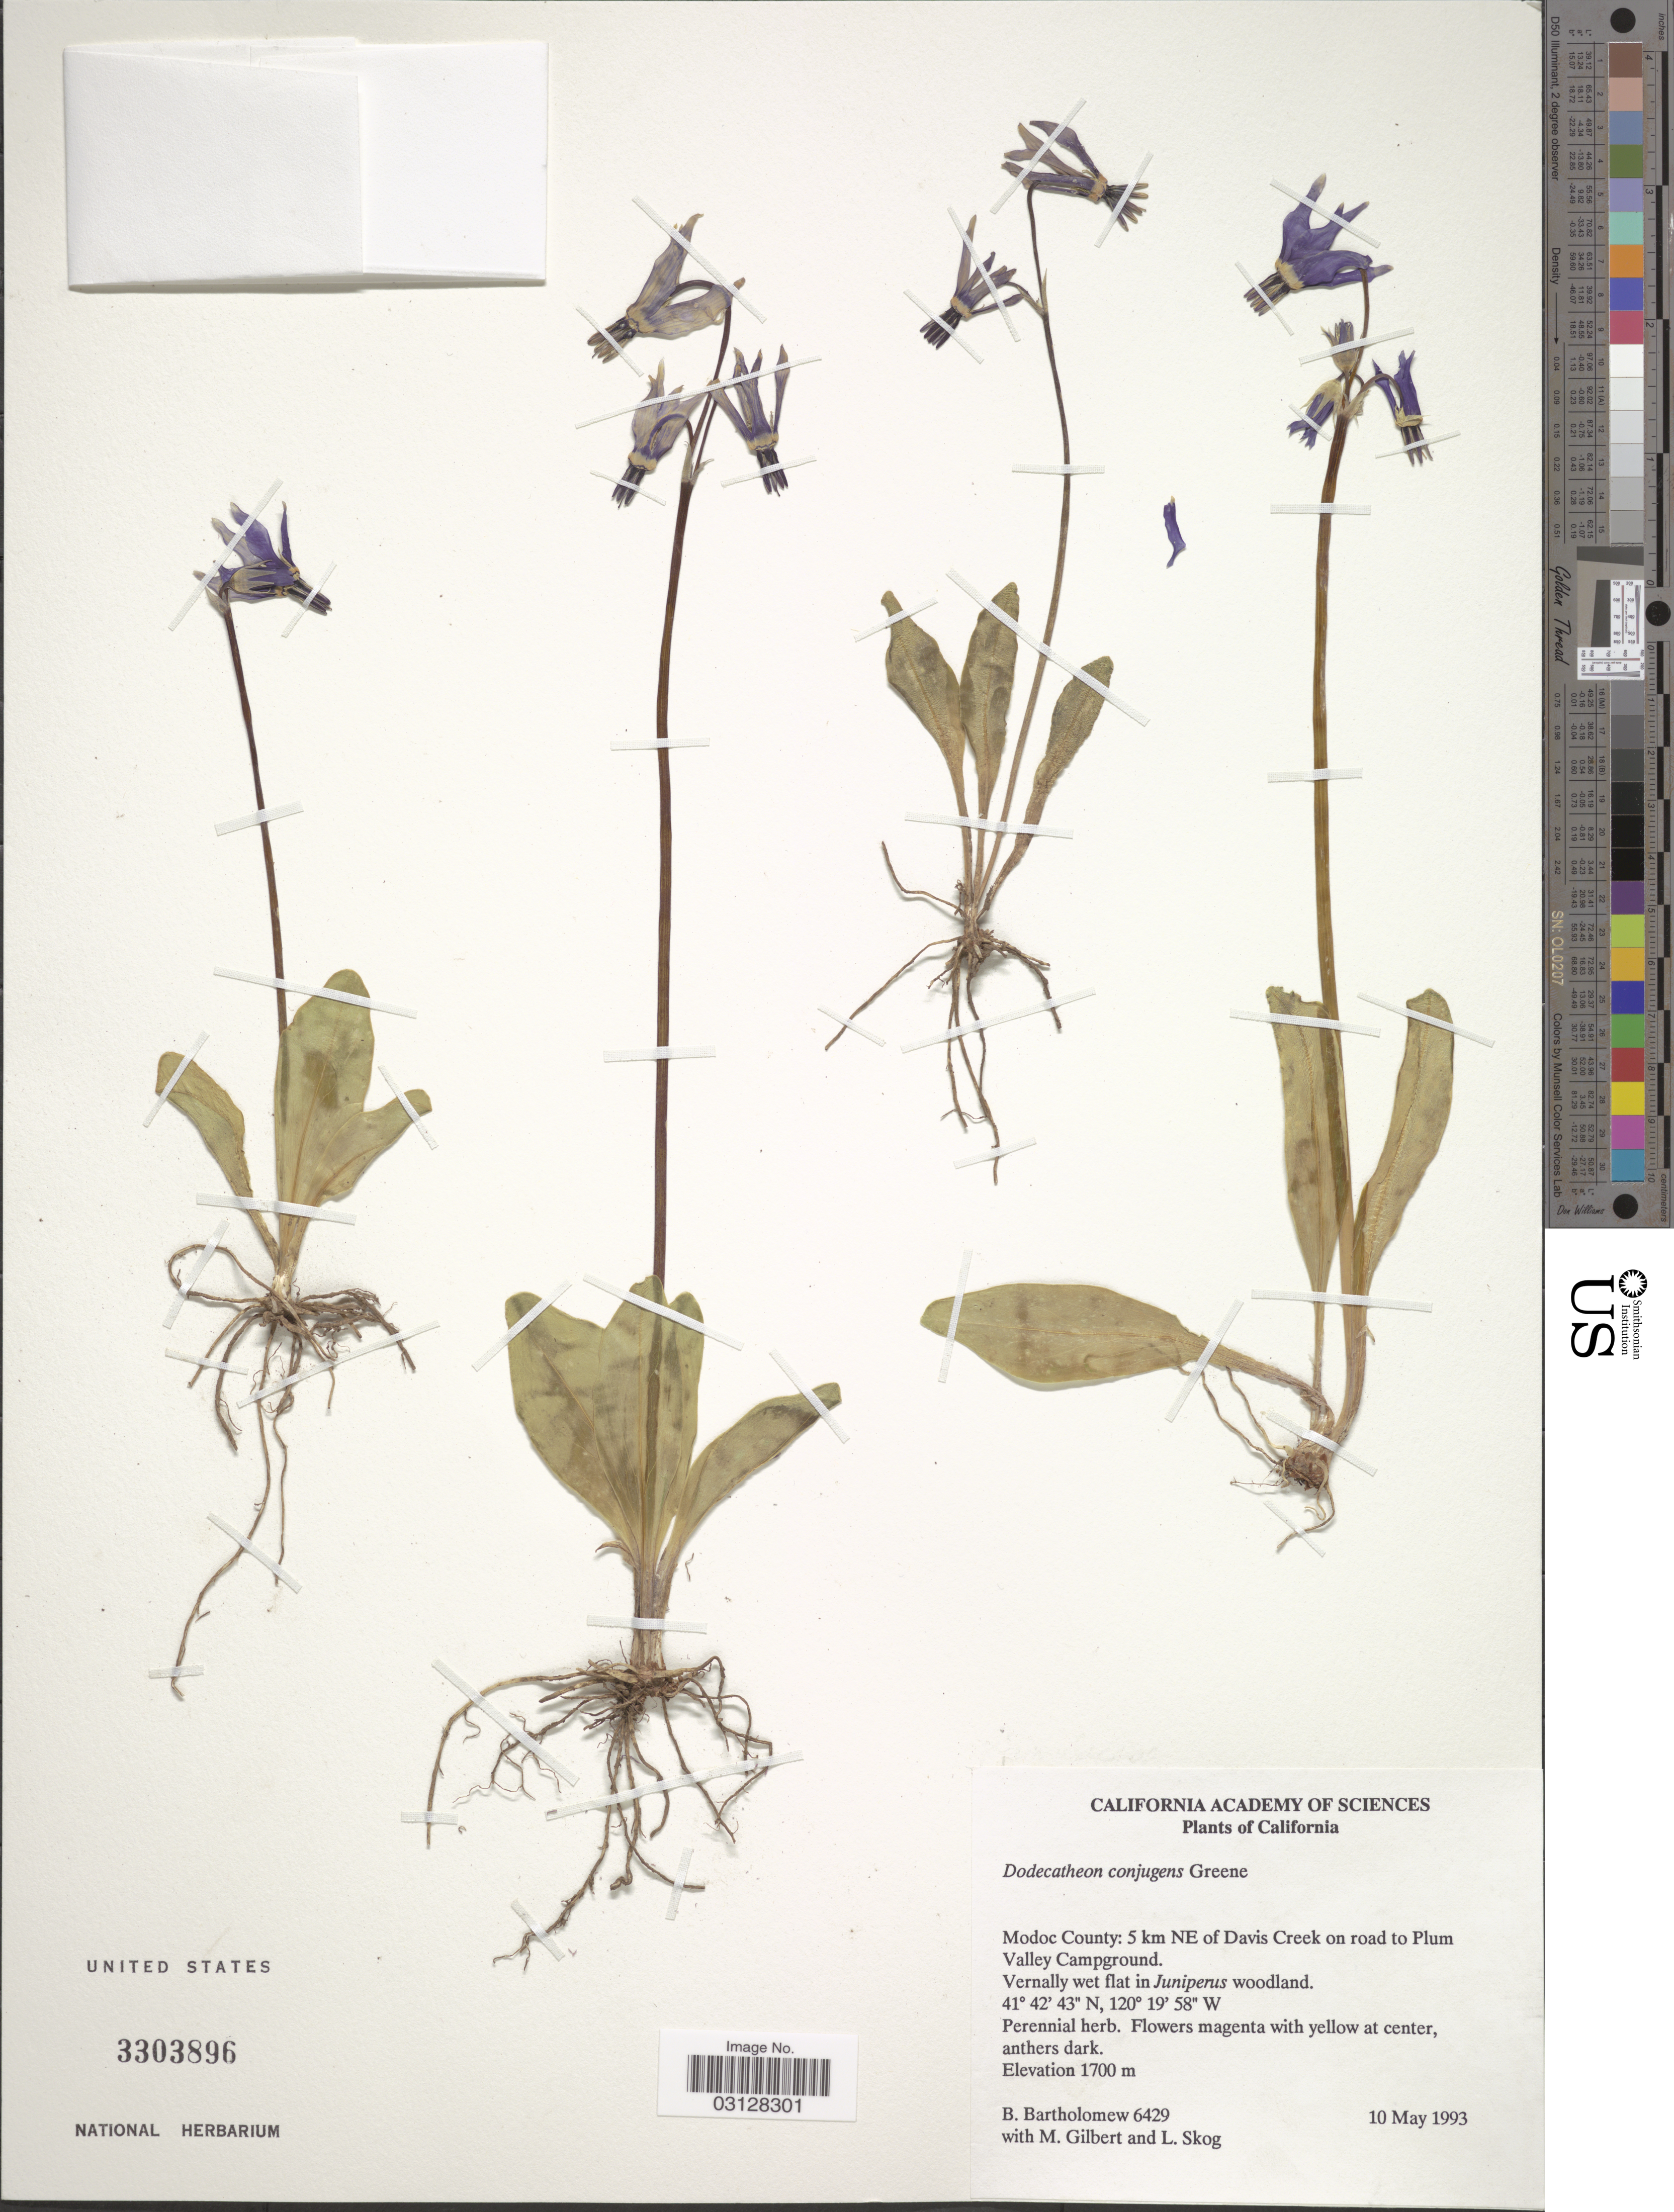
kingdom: Plantae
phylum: Tracheophyta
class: Magnoliopsida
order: Ericales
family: Primulaceae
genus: Dodecatheon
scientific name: Dodecatheon conjugens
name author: Greene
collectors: B. Bartholomew, M. Gilbert & L. E. Skog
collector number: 6429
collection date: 1993-05-10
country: United States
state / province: California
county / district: Modoc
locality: Modoc County: 5 km NE of Davis Creek on road to Plum Valley Campground.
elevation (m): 1700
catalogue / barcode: US 3303896